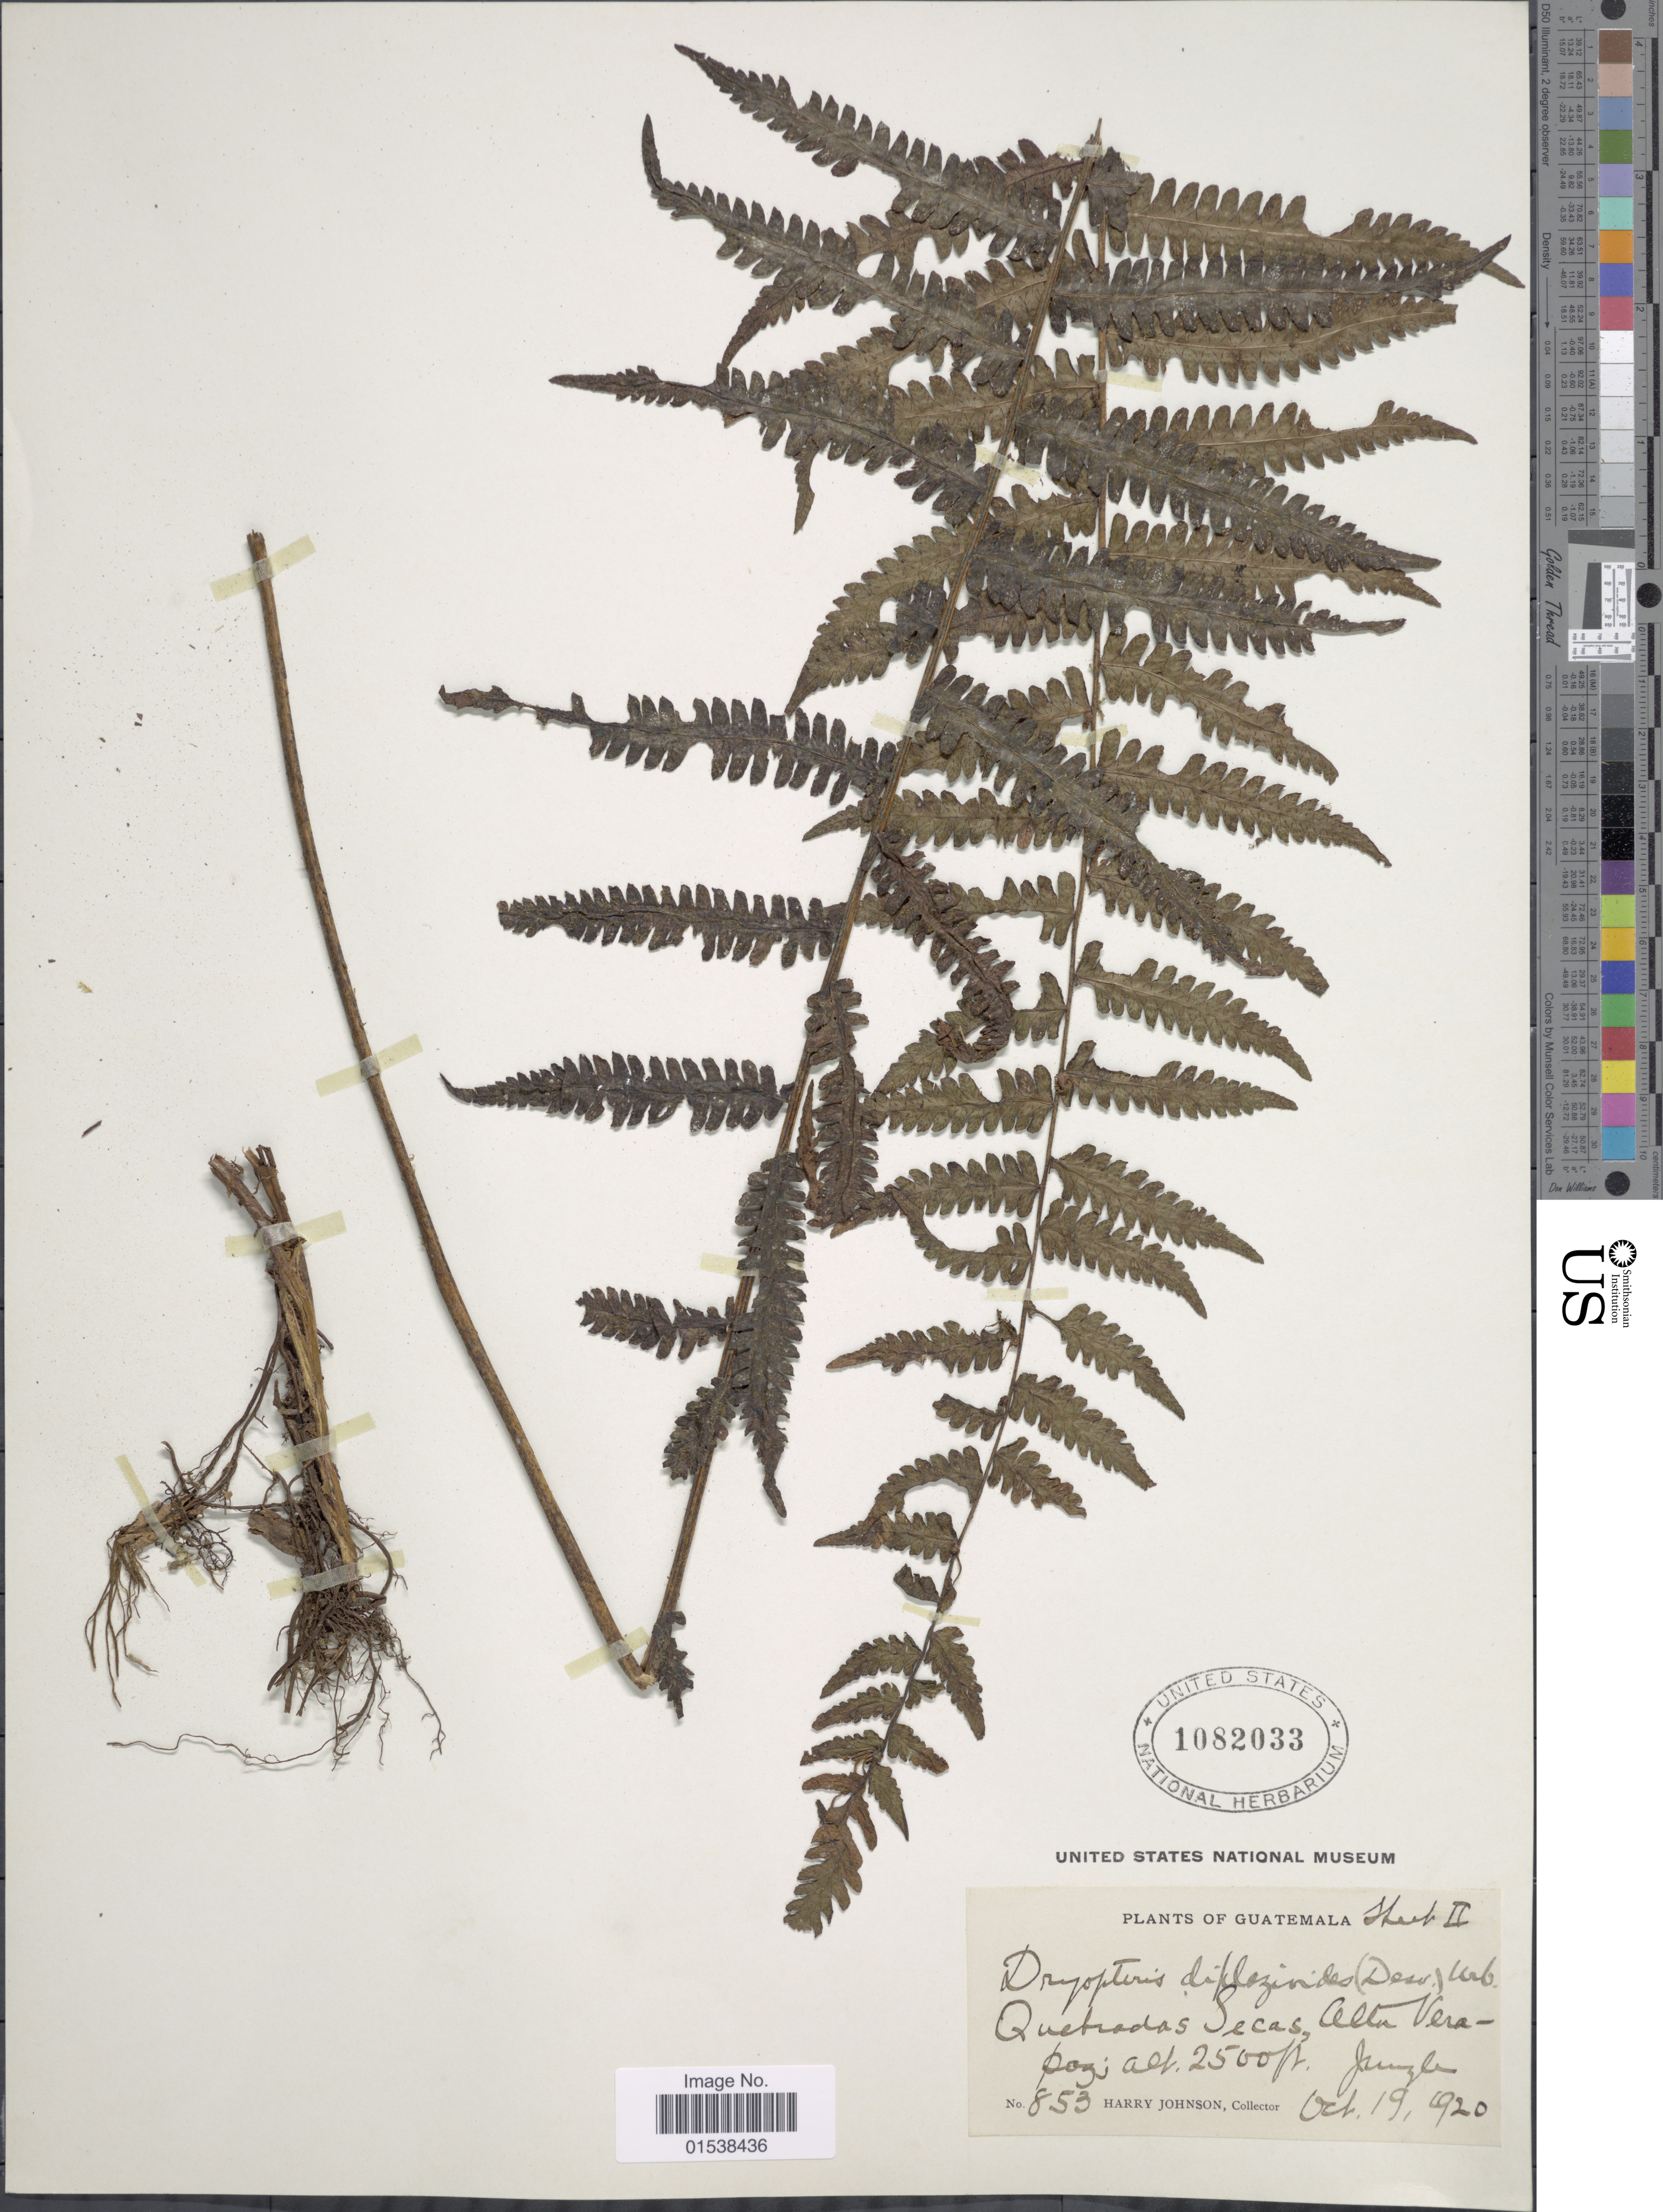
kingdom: Plantae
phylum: Tracheophyta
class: Polypodiopsida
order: Polypodiales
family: Thelypteridaceae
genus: Amauropelta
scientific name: Amauropelta linkiana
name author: (C. Presl) Pic. Serm.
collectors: H. Johnson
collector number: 853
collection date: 1920-10-19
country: Guatemala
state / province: Alta Verapaz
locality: Quebradas Secas, Alta Verapaz, jungle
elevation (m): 762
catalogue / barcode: US 1082033